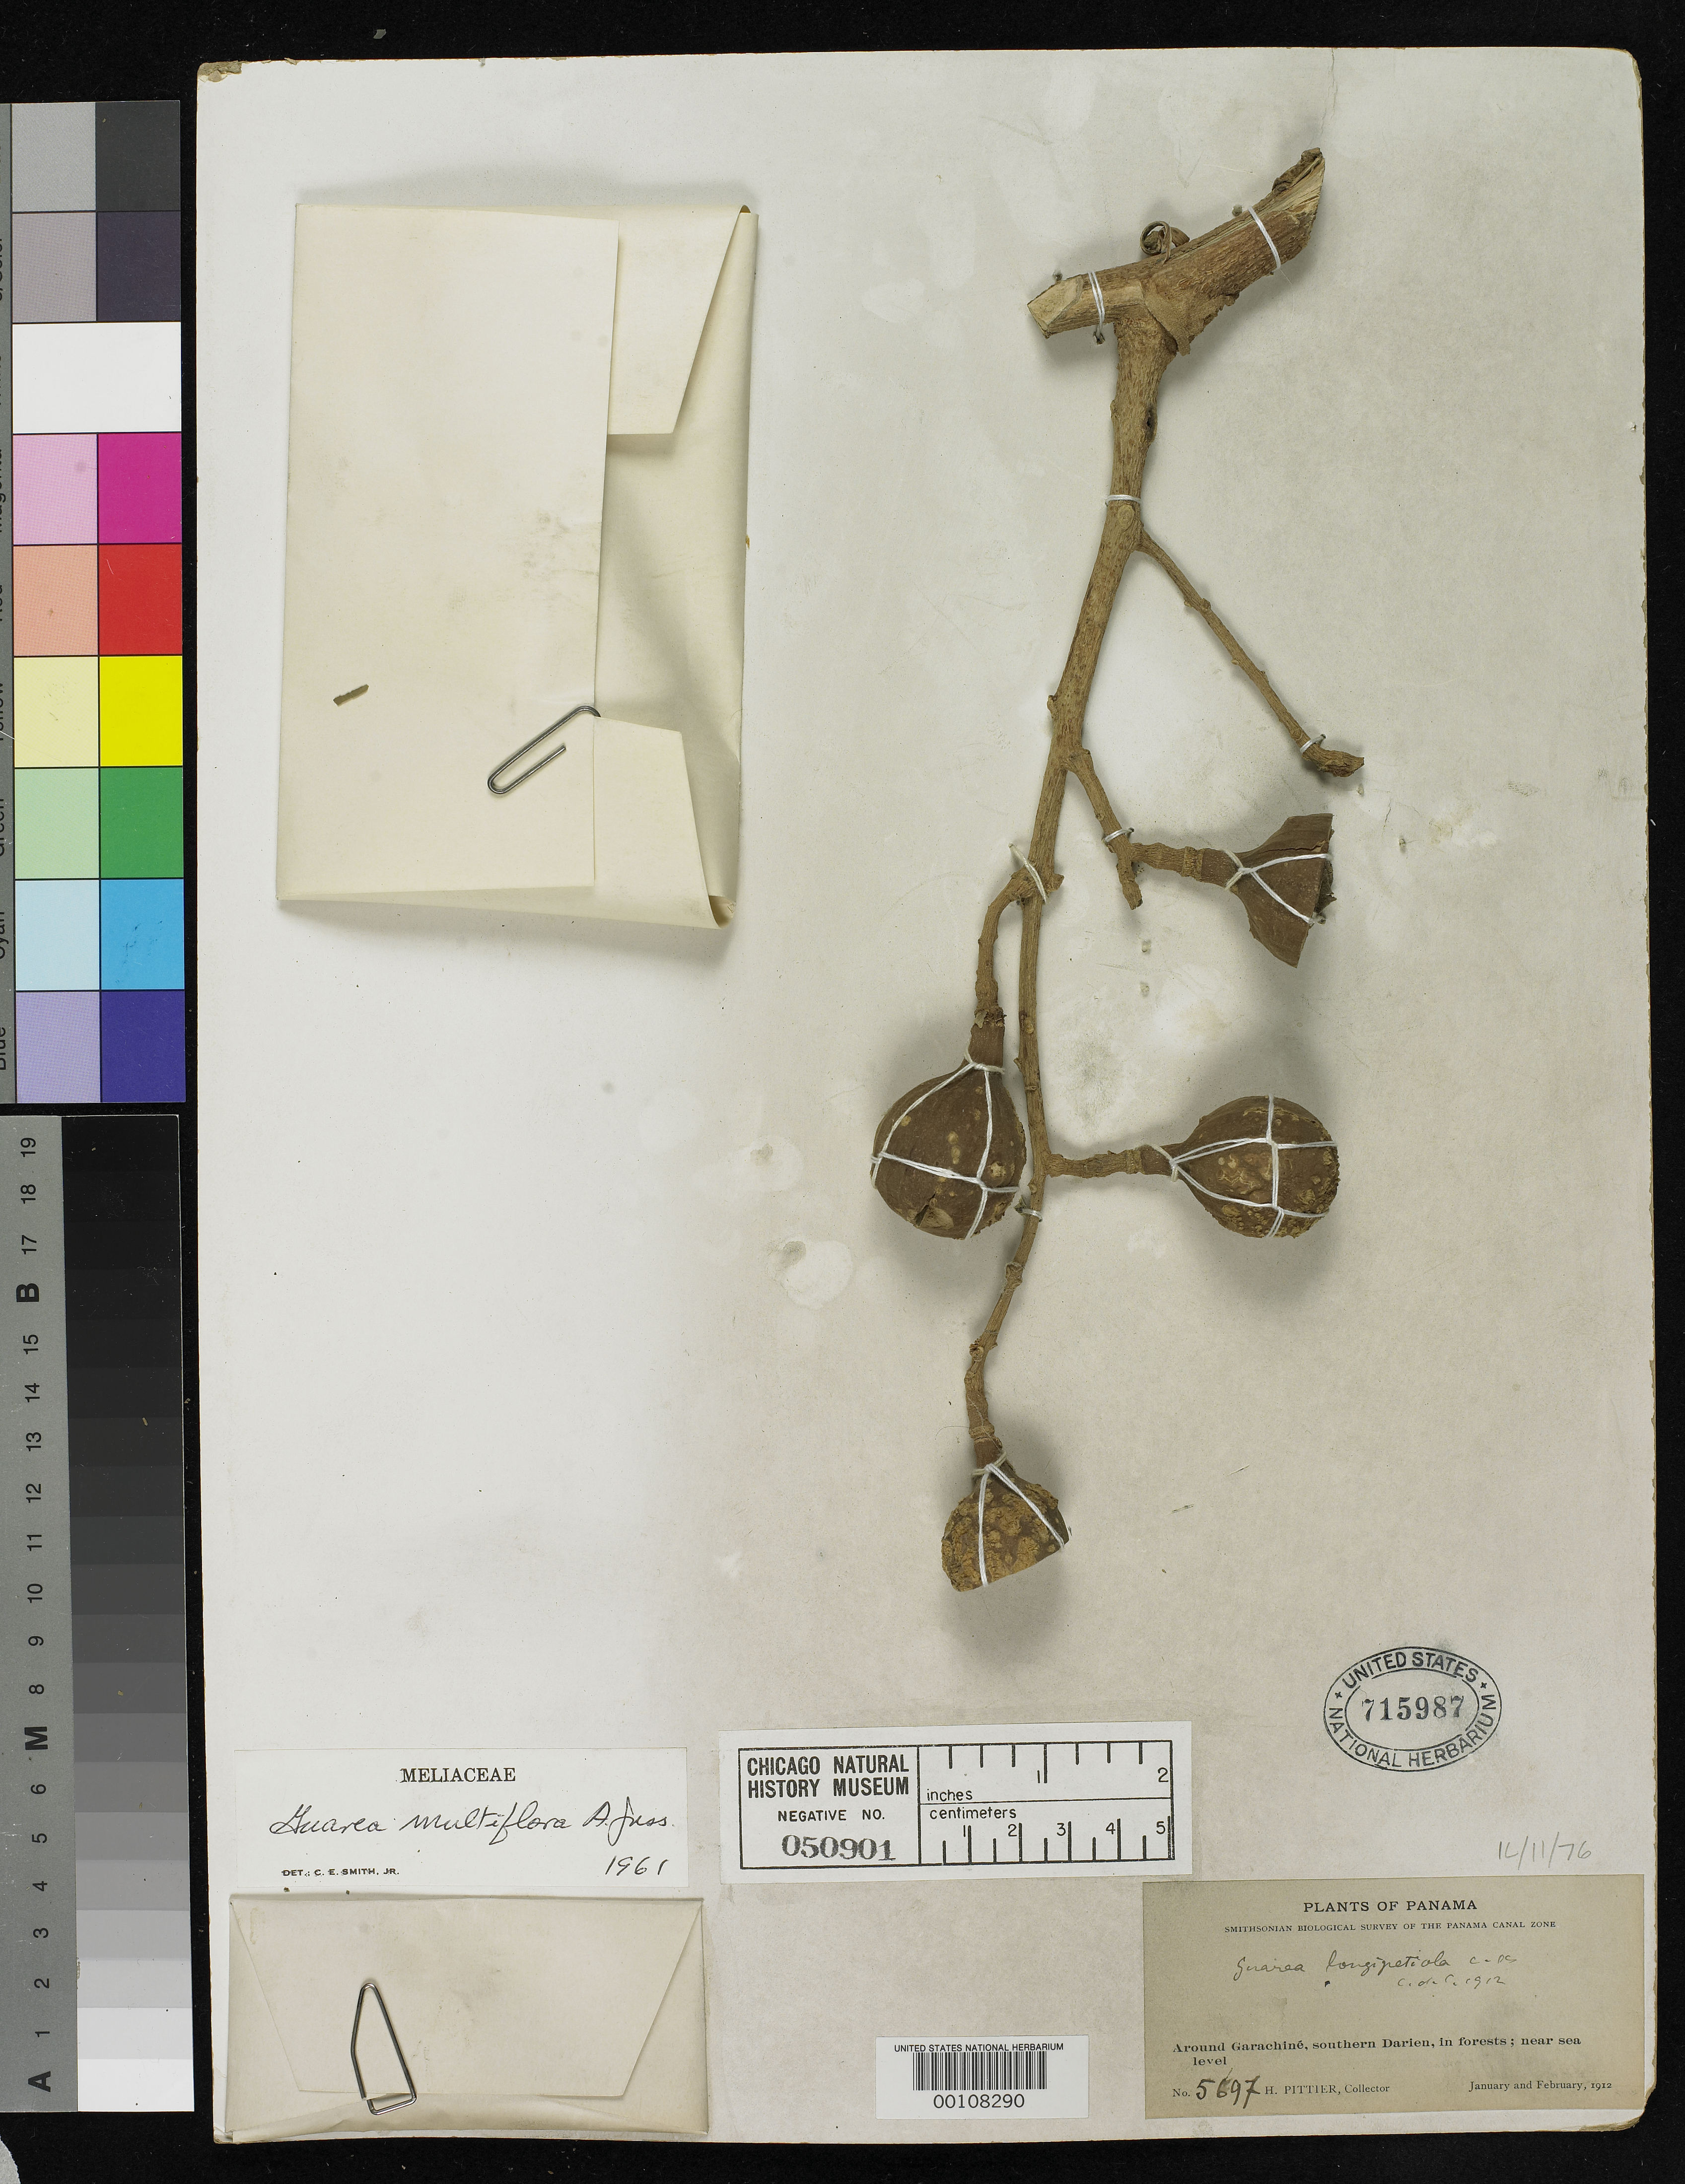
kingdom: Plantae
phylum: Tracheophyta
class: Magnoliopsida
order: Sapindales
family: Meliaceae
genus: Guarea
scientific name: Guarea longipetiola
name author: C. DC.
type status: Isolectotype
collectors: H. F. Pittier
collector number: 5697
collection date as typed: Jan 1912 to -- Feb 1912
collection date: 1912-01/1912-02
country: Panama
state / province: Darién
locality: Around Garachine.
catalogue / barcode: US 715987